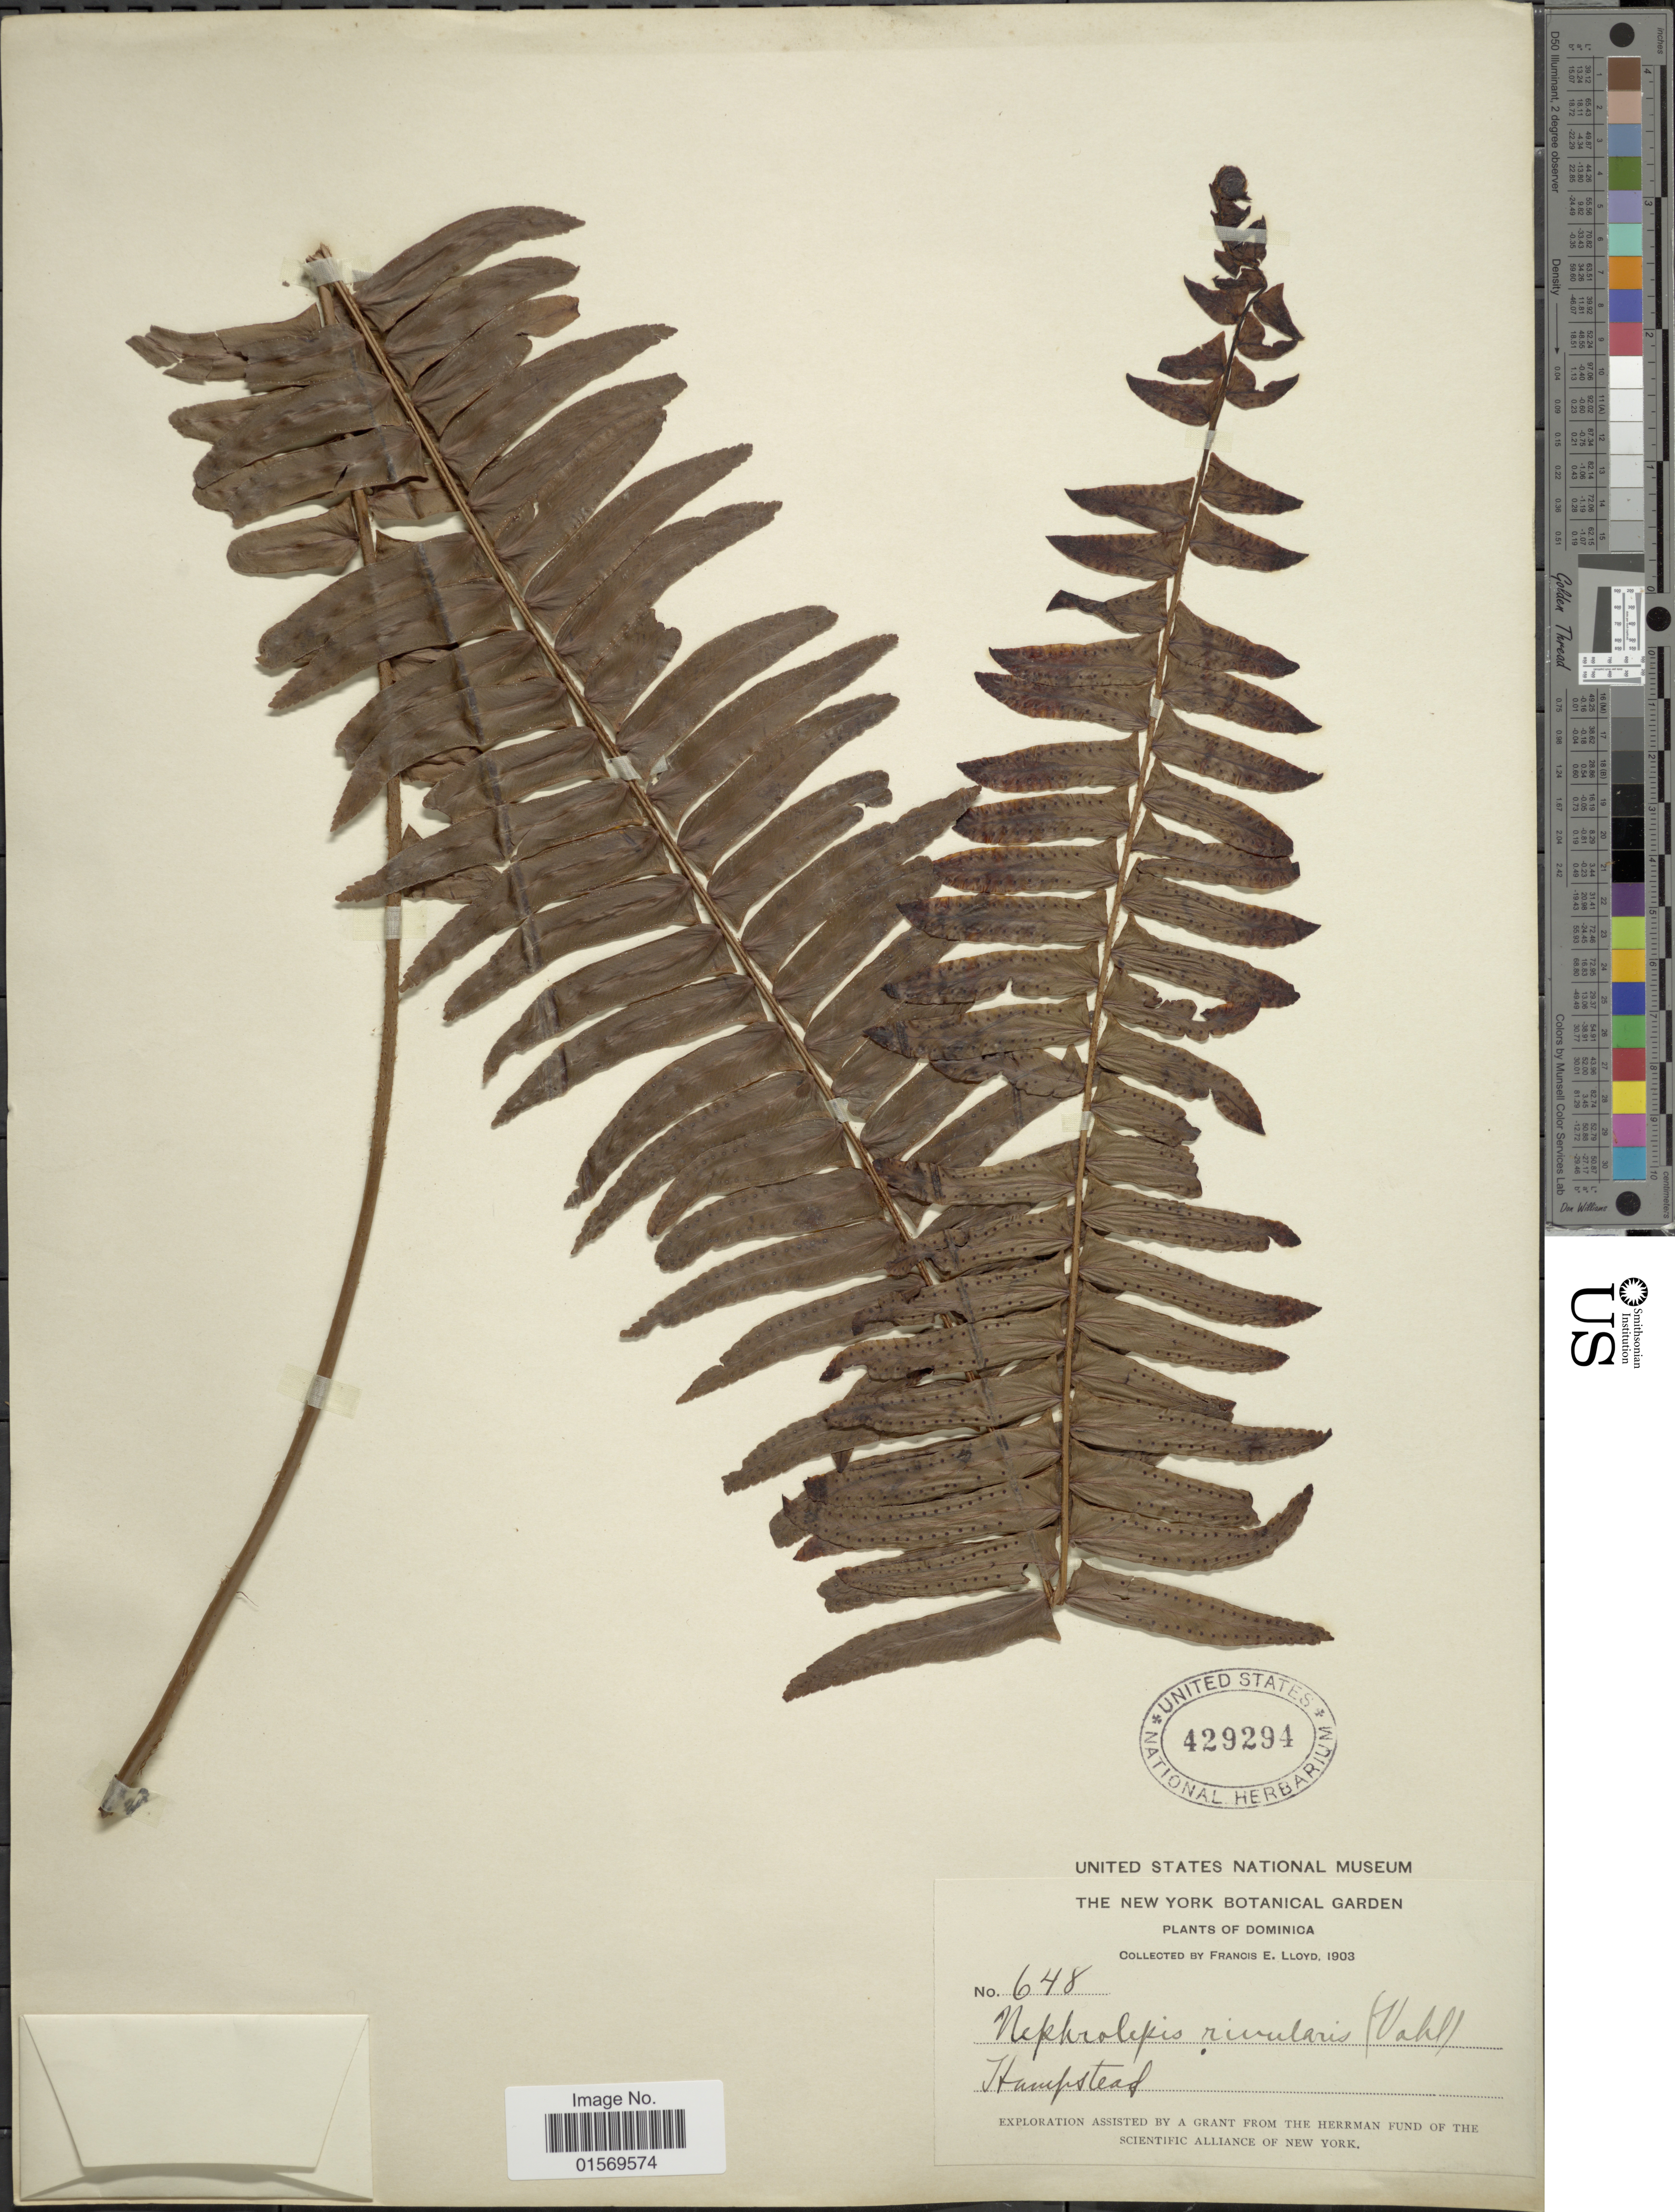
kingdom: Plantae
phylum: Tracheophyta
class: Polypodiopsida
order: Polypodiales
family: Nephrolepidaceae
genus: Nephrolepis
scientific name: Nephrolepis rivularis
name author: (Vahl) Mett. ex Krug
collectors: Lloyd, C. E.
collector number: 648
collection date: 1903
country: Dominica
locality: Hampstead.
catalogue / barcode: US 429294